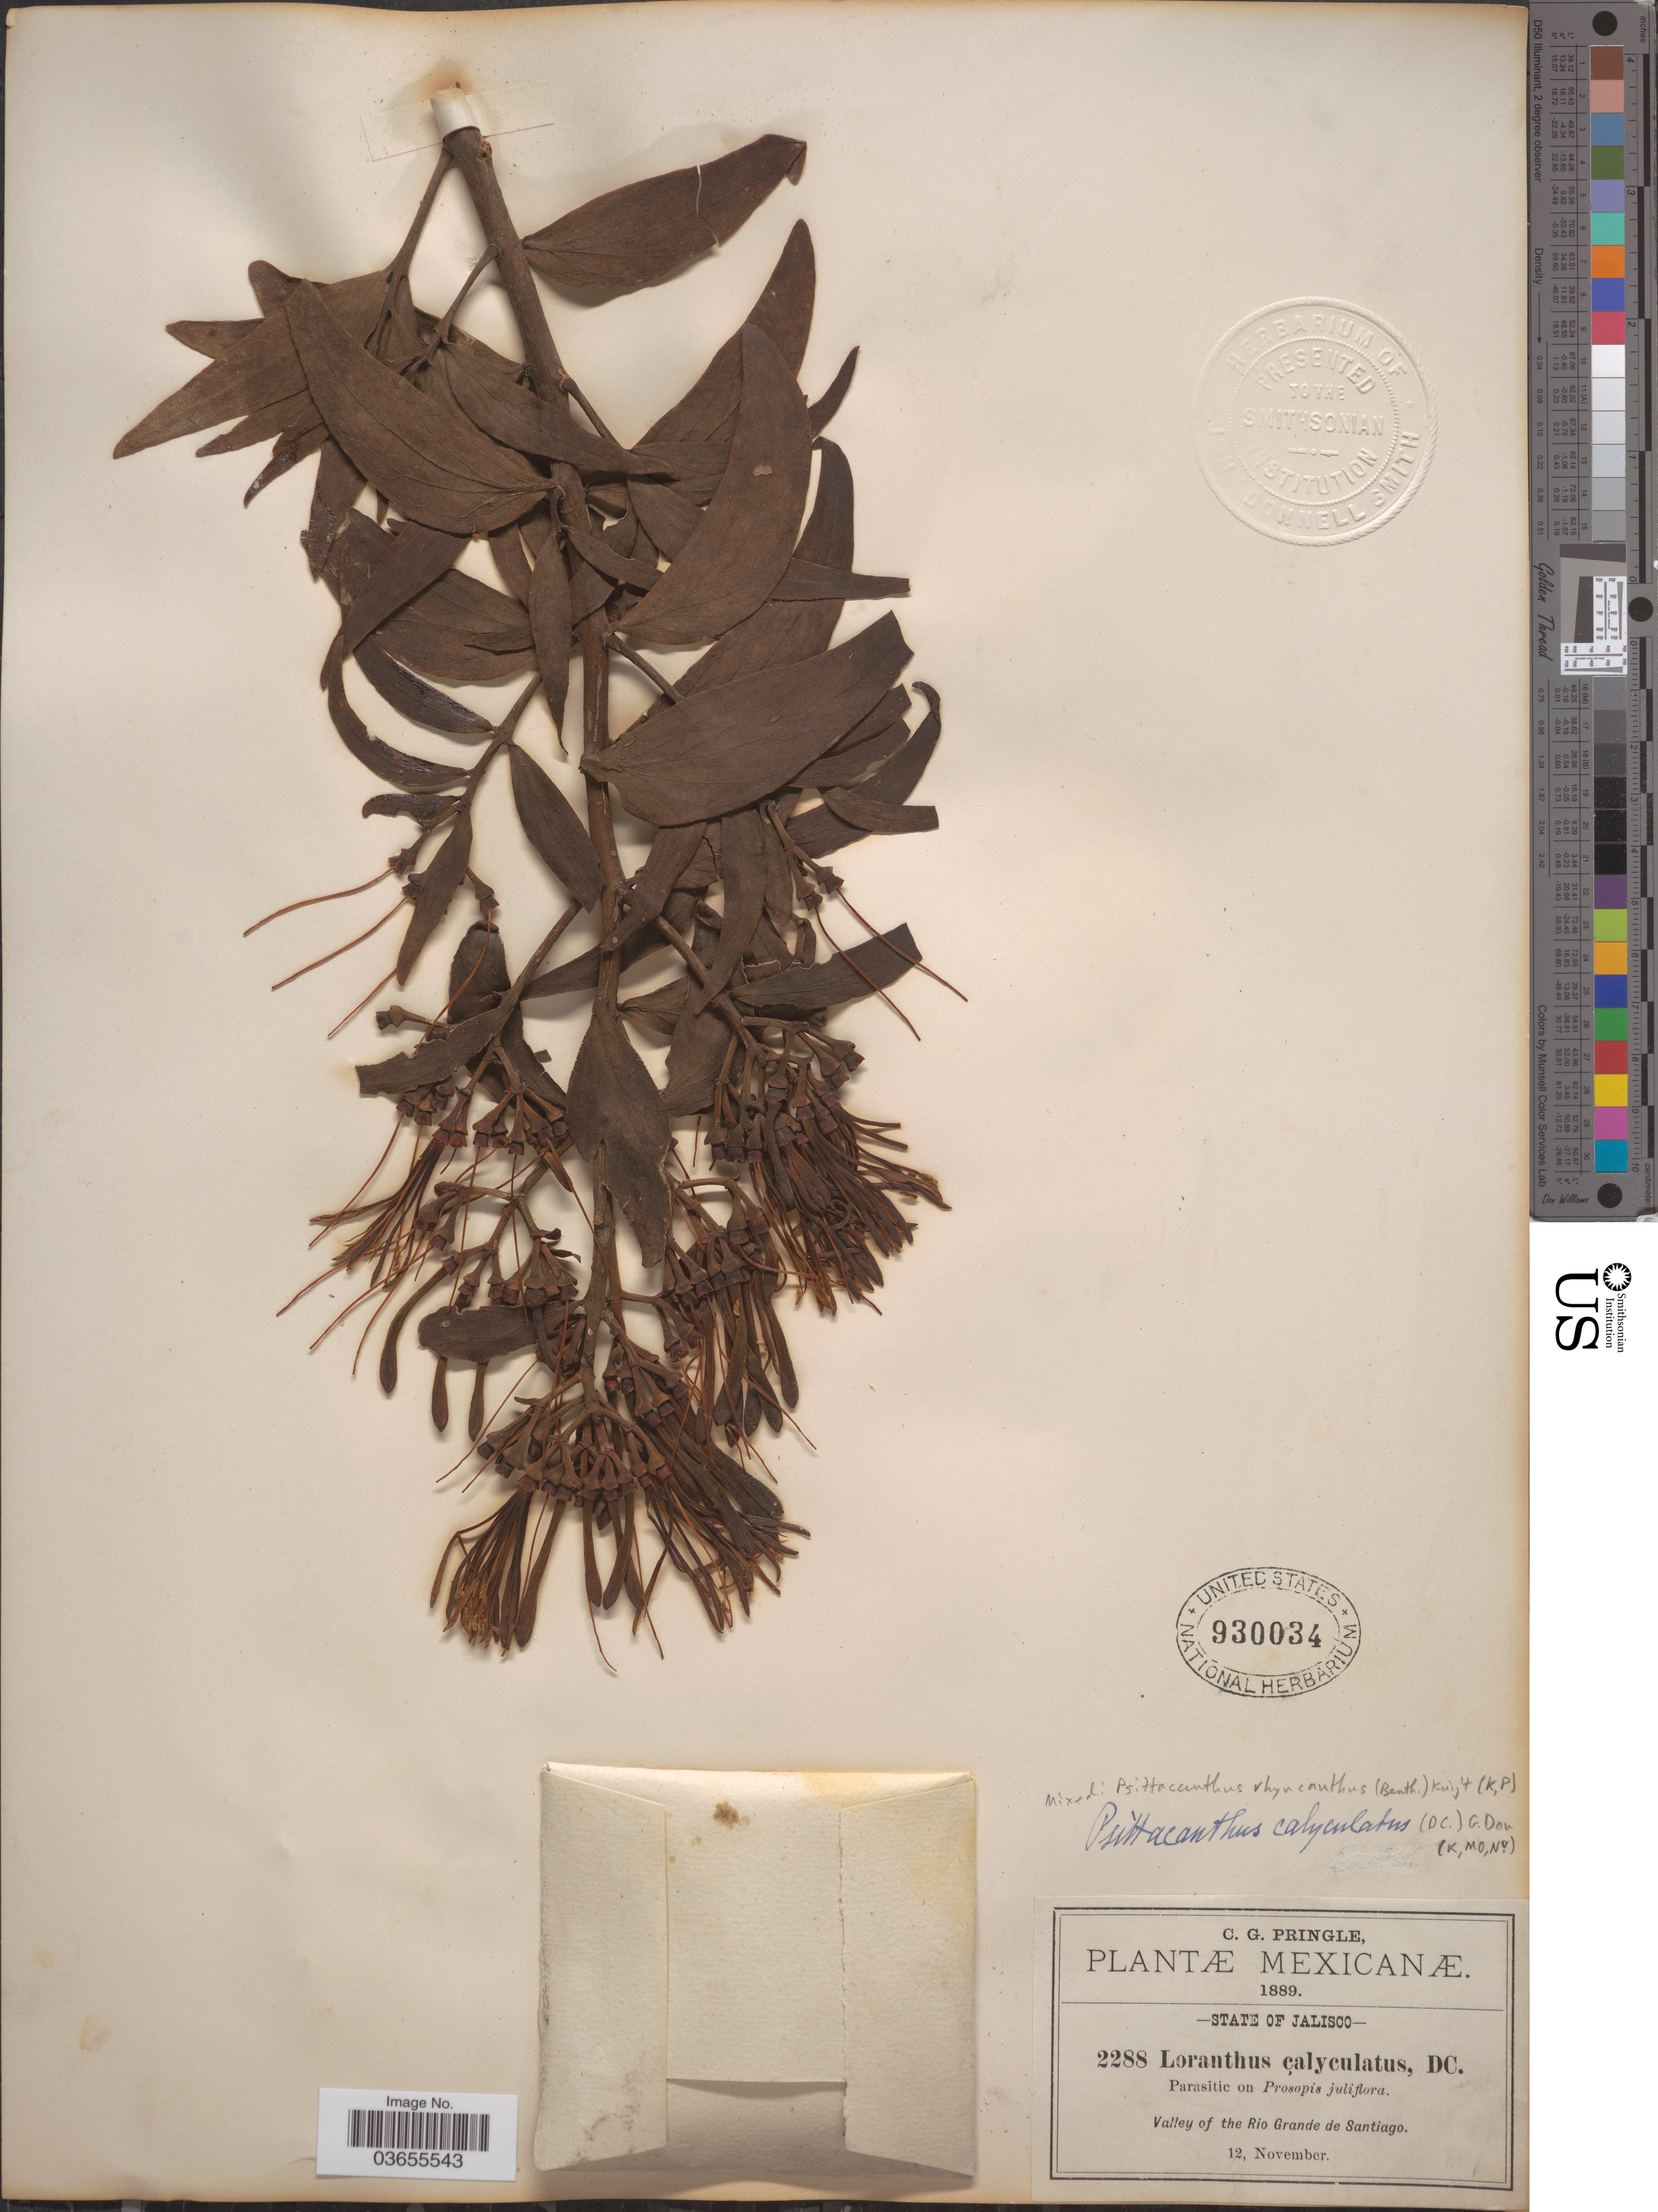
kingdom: Plantae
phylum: Tracheophyta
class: Magnoliopsida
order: Santalales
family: Loranthaceae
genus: Psittacanthus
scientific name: Psittacanthus calyculatus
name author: (DC.) G. Don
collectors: C. G. Pringle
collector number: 2288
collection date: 1889-11-12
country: Mexico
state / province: Jalisco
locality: Valley of the Rio Grande de Santiago.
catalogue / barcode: US 930034